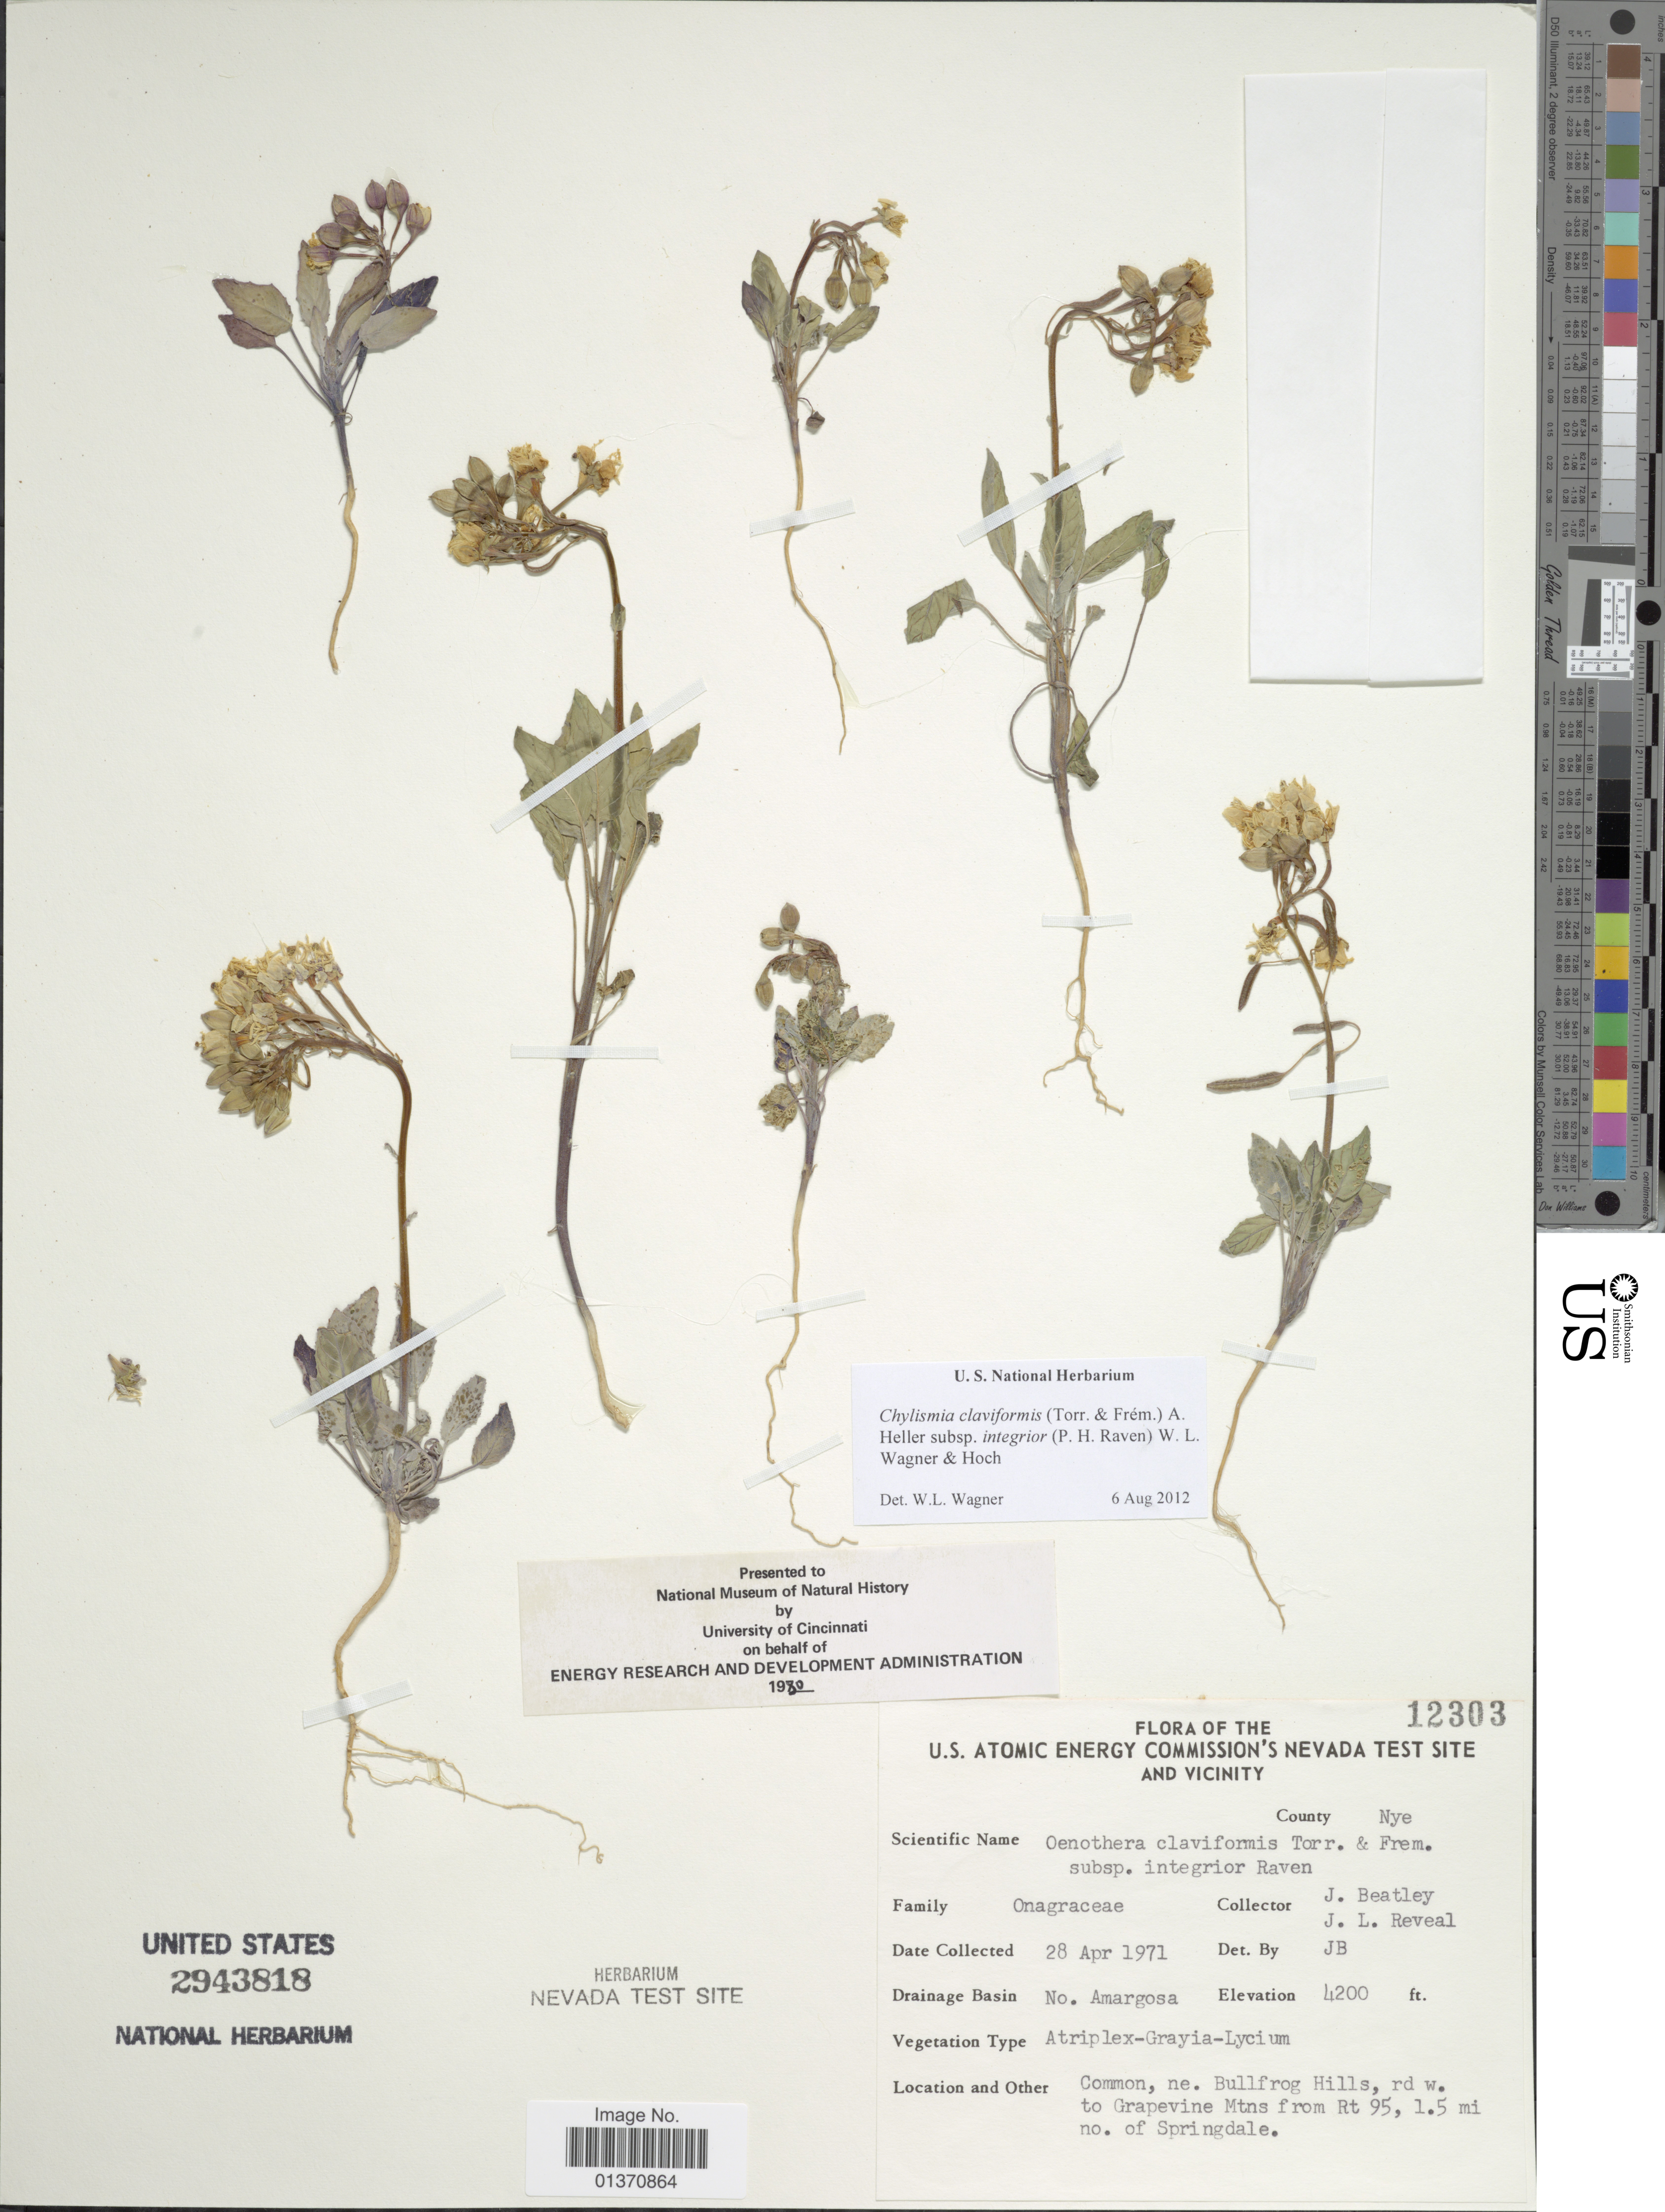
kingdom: Plantae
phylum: Tracheophyta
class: Magnoliopsida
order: Myrtales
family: Onagraceae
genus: Chylismia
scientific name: Chylismia claviformis subsp. integrior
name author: (P.H. Raven) W.L. Wagner & Hoch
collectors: J. C. Beatley & J. L. Reveal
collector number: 12303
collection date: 1971-04-28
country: United States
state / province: Nevada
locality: U. S. Atomic Energy Commission's Nevada Test Site and Vicinity, No. Armargosa, ne. Bullfrog Hills, rd w. to Grapevine Mtns from Rt 95, 1.5 mi no. of Springdale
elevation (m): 1280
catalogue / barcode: US 2943818